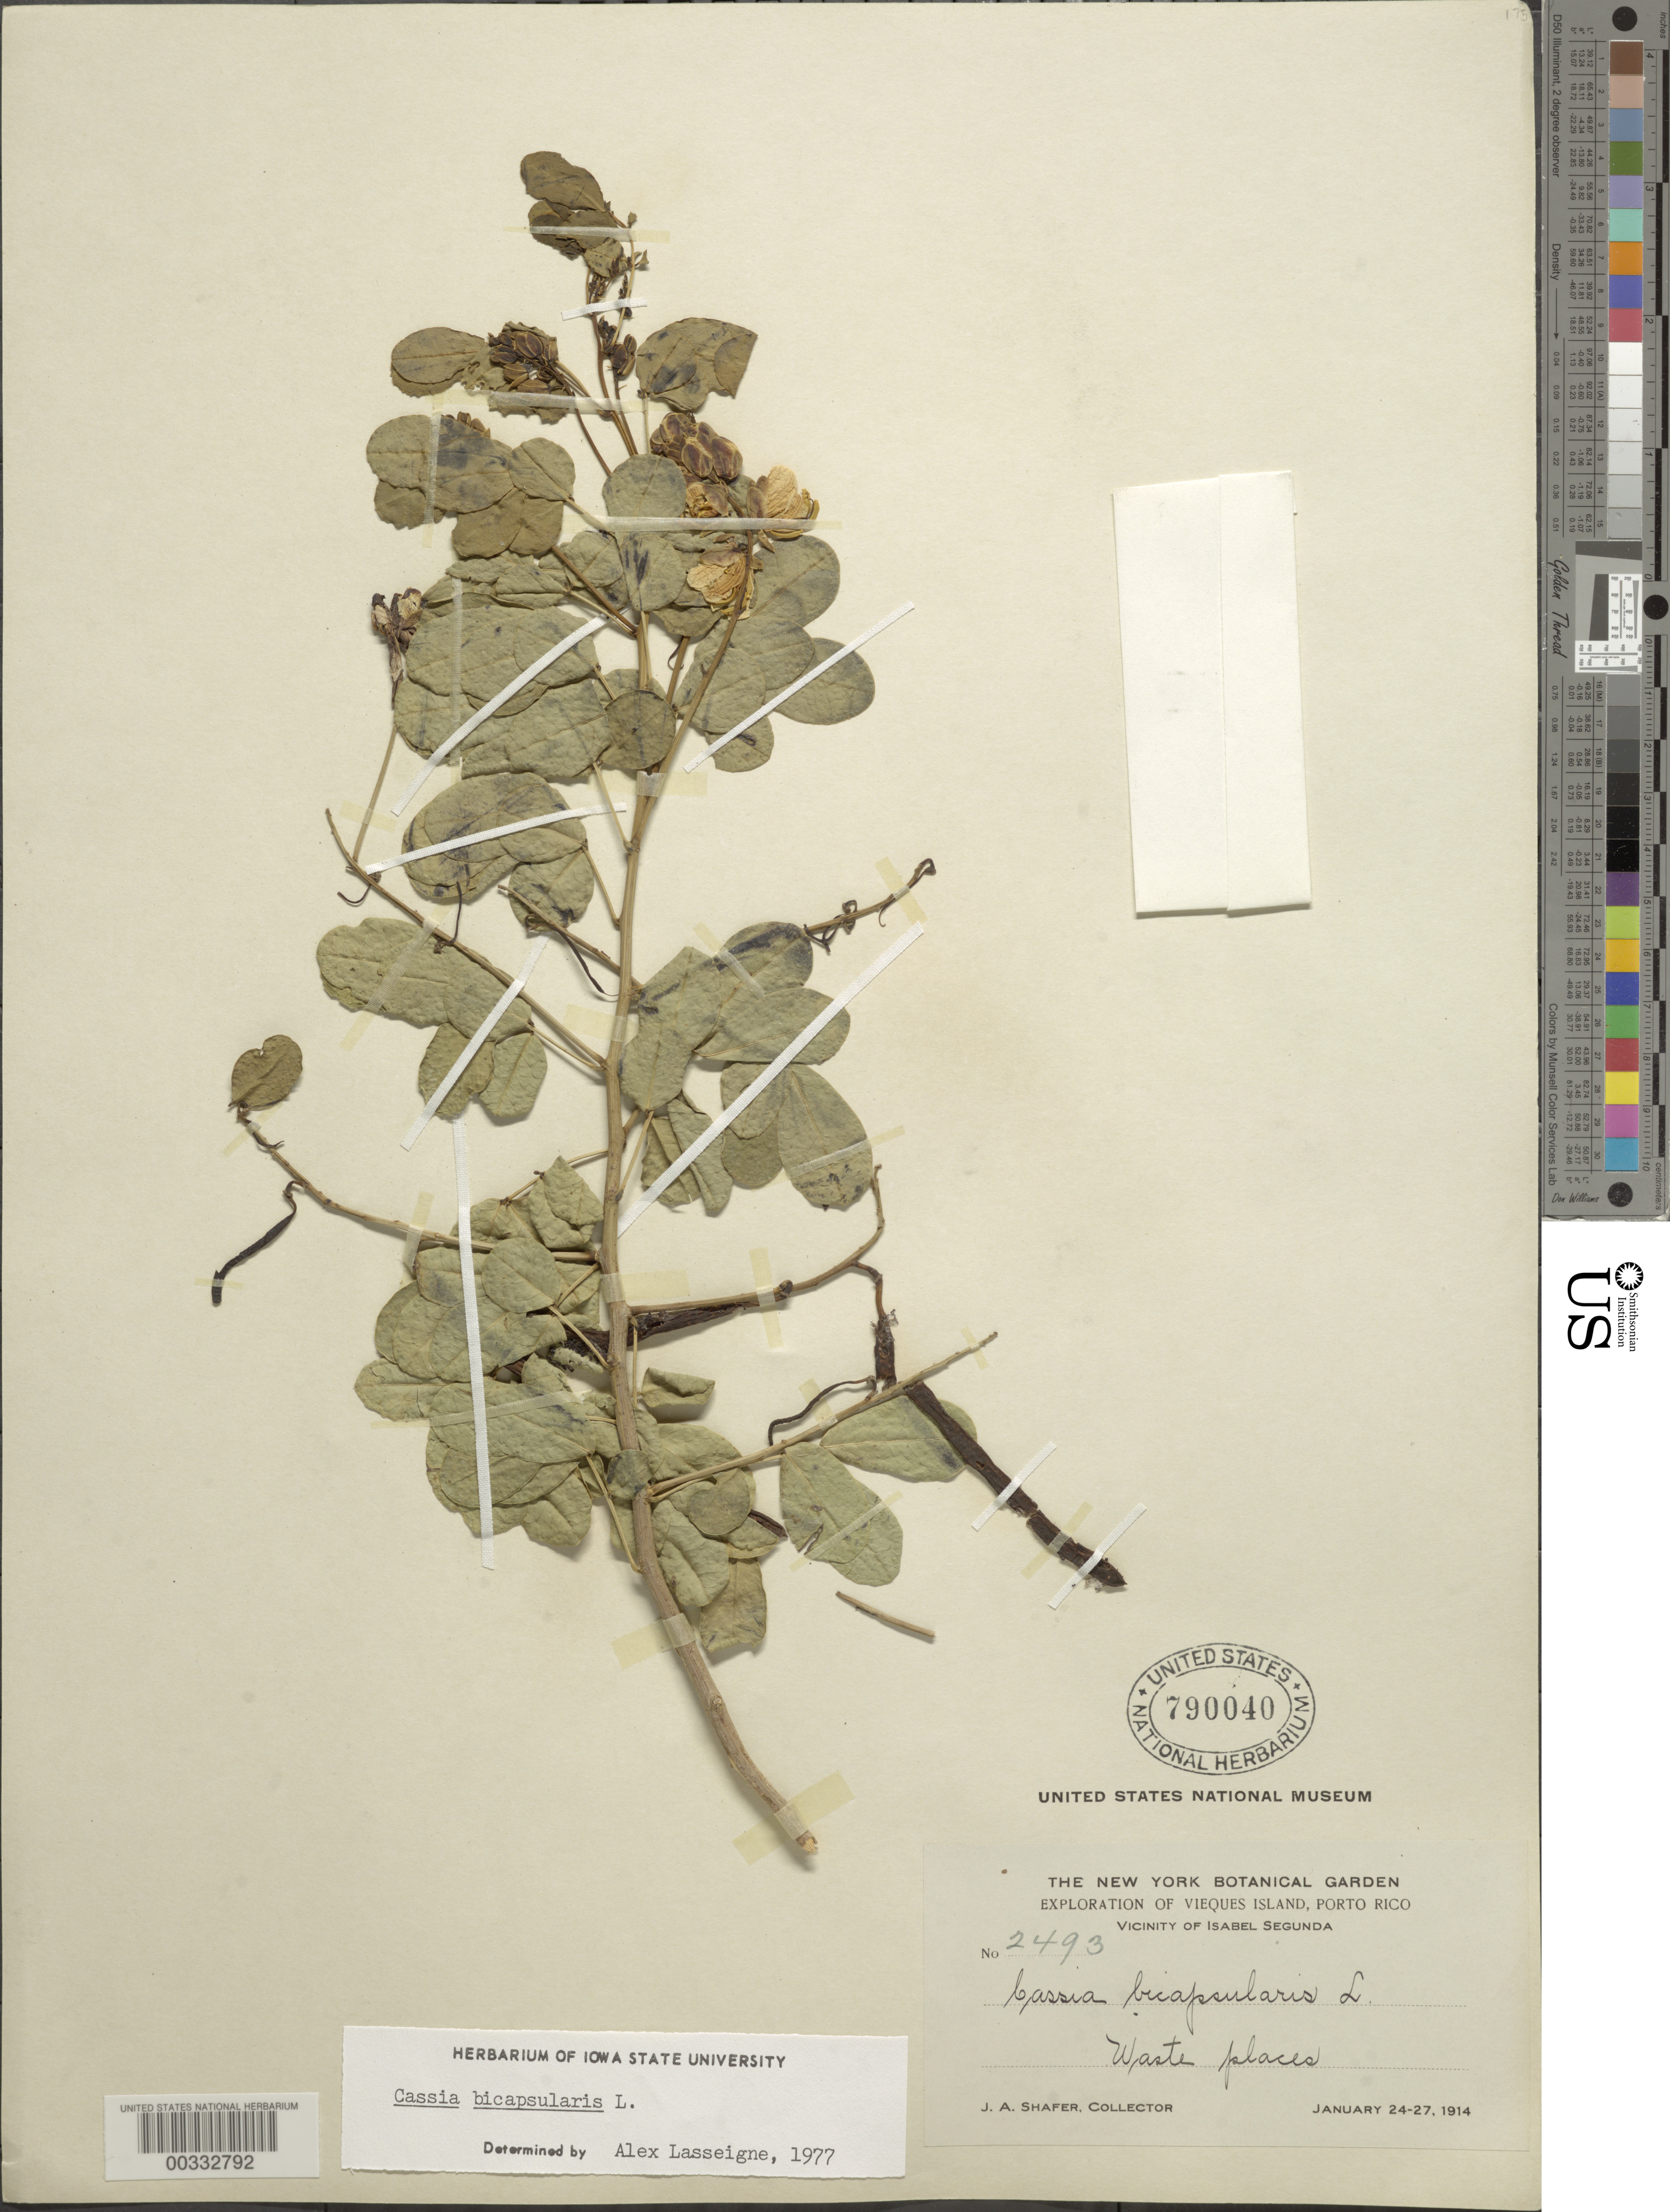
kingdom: Plantae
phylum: Tracheophyta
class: Magnoliopsida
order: Fabales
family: Fabaceae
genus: Senna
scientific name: Senna bicapsularis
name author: (L.) Roxb.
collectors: J. A. Shafer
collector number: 2493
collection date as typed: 24 Jan 1914 to 27 Jan 1914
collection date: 1914-01-24/1914-01-27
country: Puerto Rico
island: Greater Antilles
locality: Vicinity of isabel segunda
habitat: Waste places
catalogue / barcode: US 790040